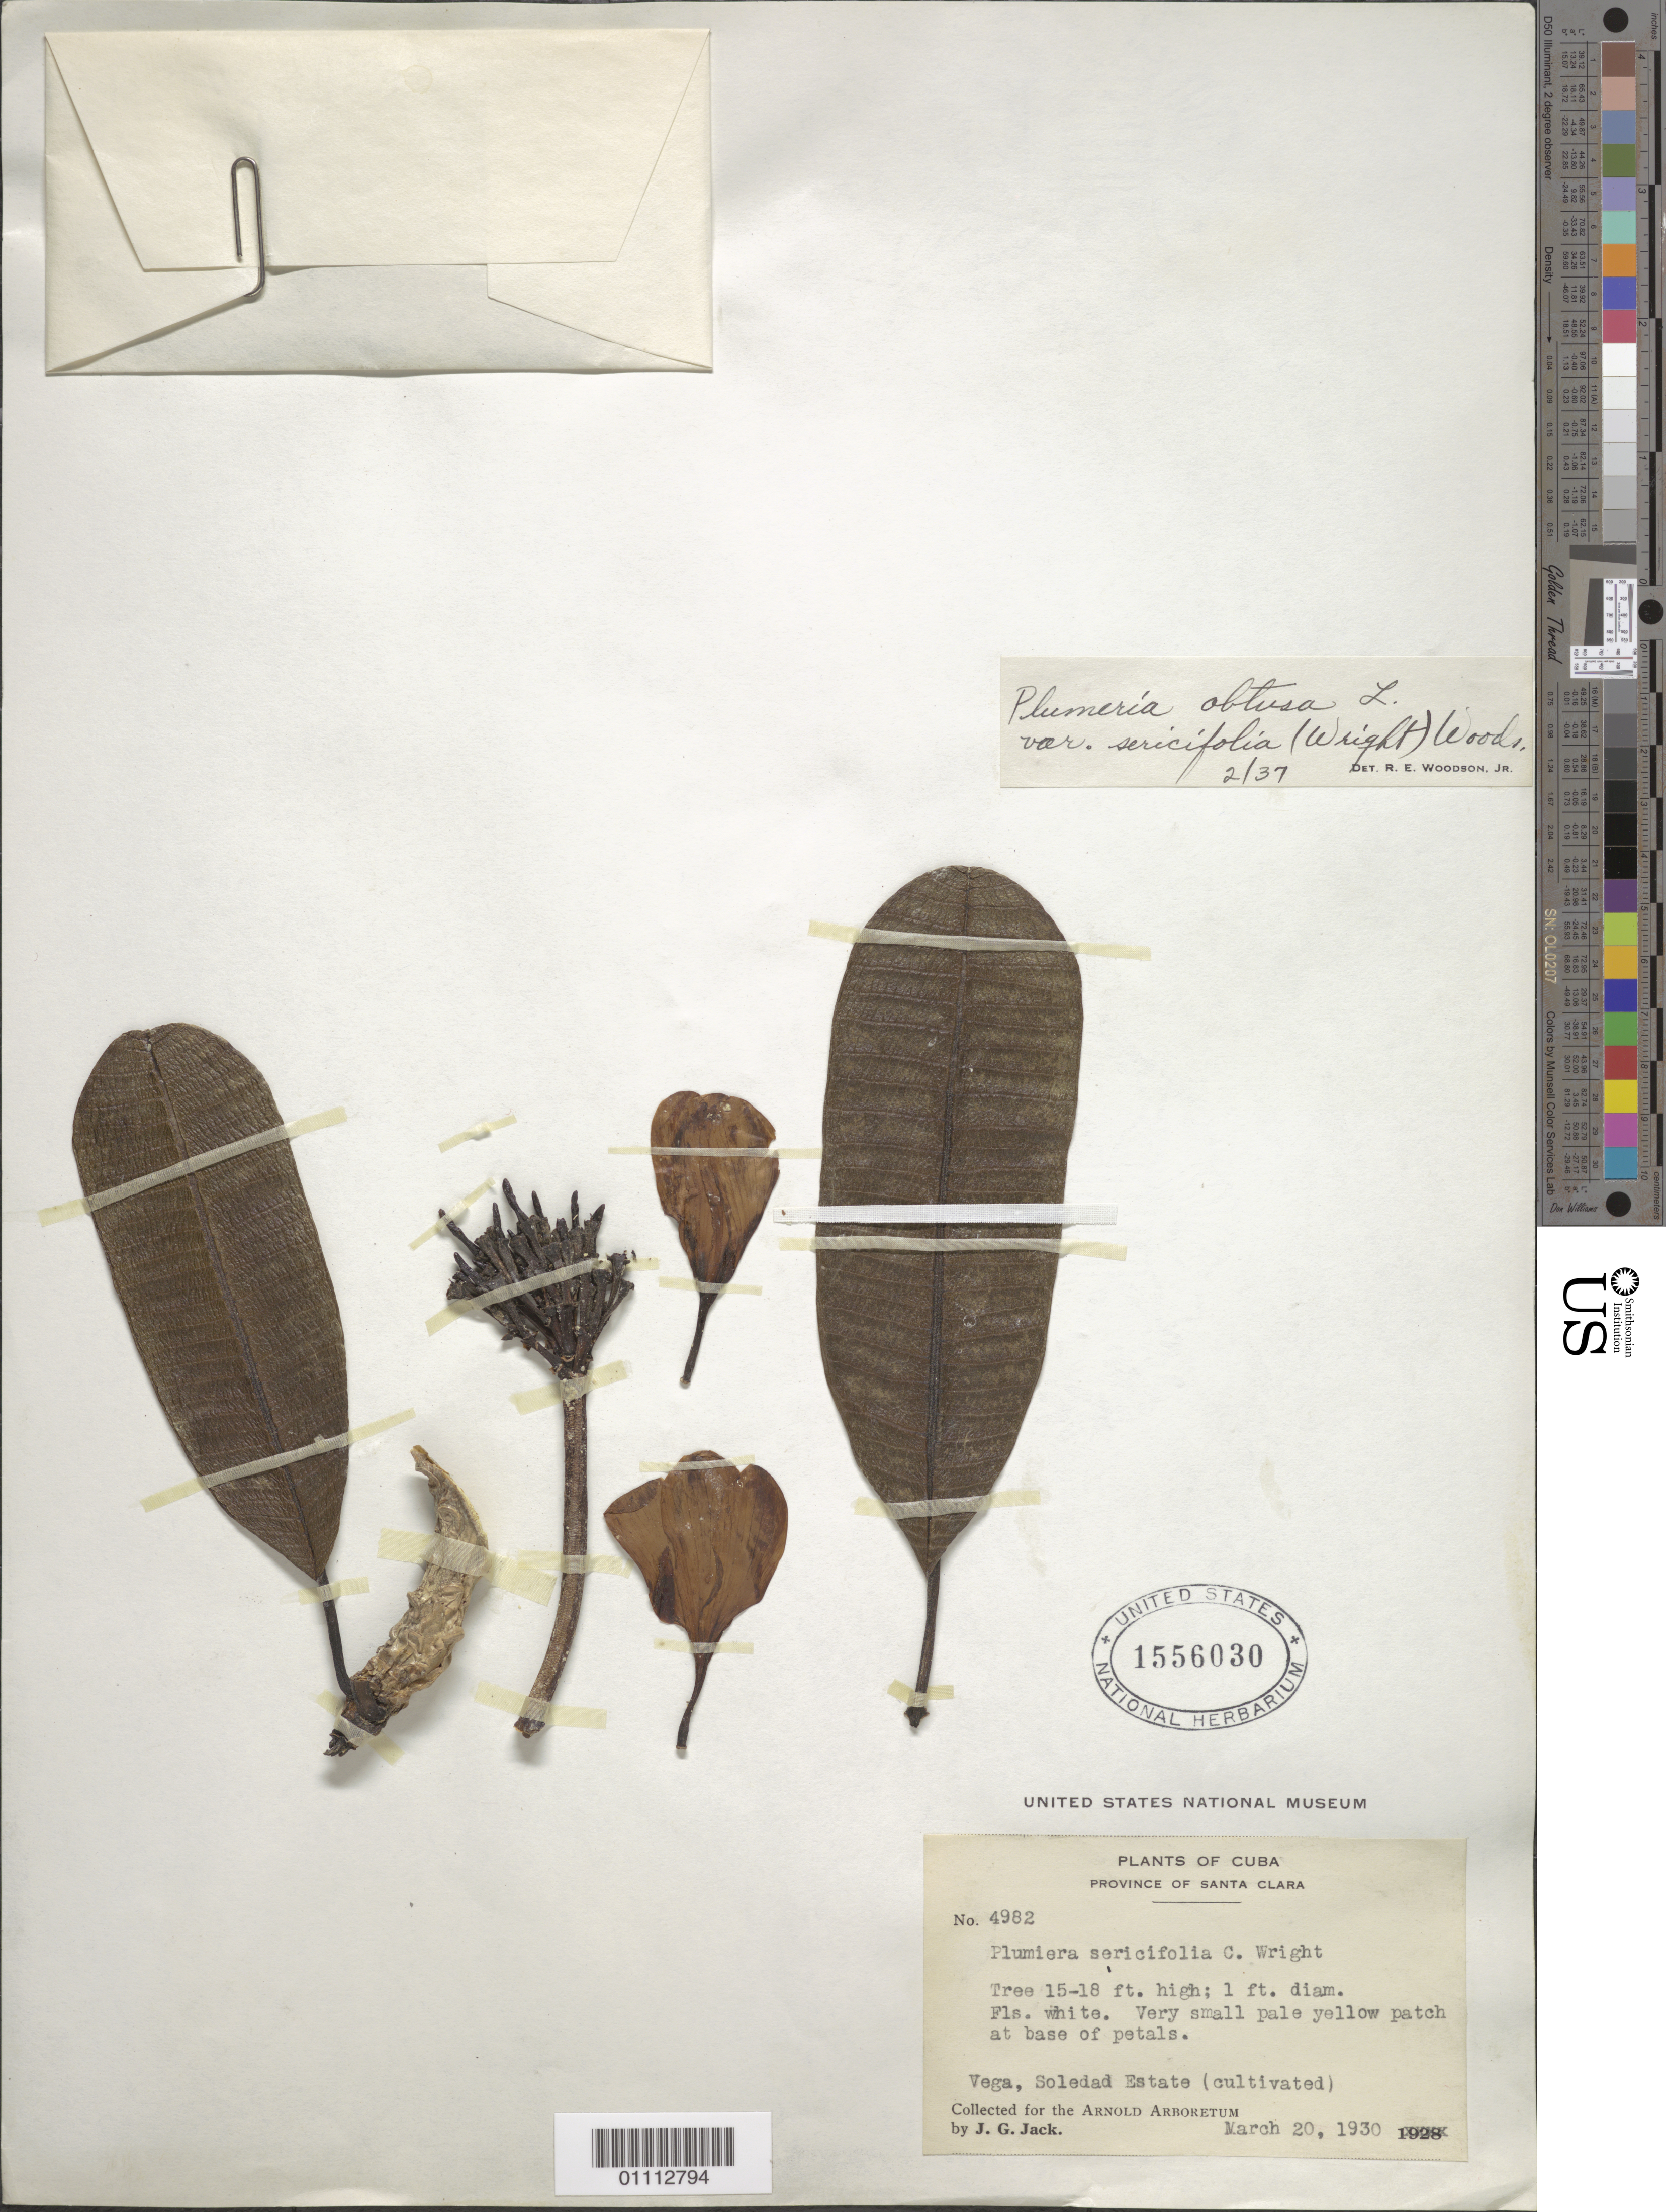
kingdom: Plantae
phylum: Tracheophyta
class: Magnoliopsida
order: Gentianales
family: Apocynaceae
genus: Plumeria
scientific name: Plumeria obtusa var. sericifolia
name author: (C. Wright ex Griseb.) Woodson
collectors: J. G. Jack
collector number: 4982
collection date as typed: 20 Mar 1930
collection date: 1930-03-20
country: Cuba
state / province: Cienfuegos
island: Cuba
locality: Vega, Soledad Estate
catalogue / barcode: US 1556030